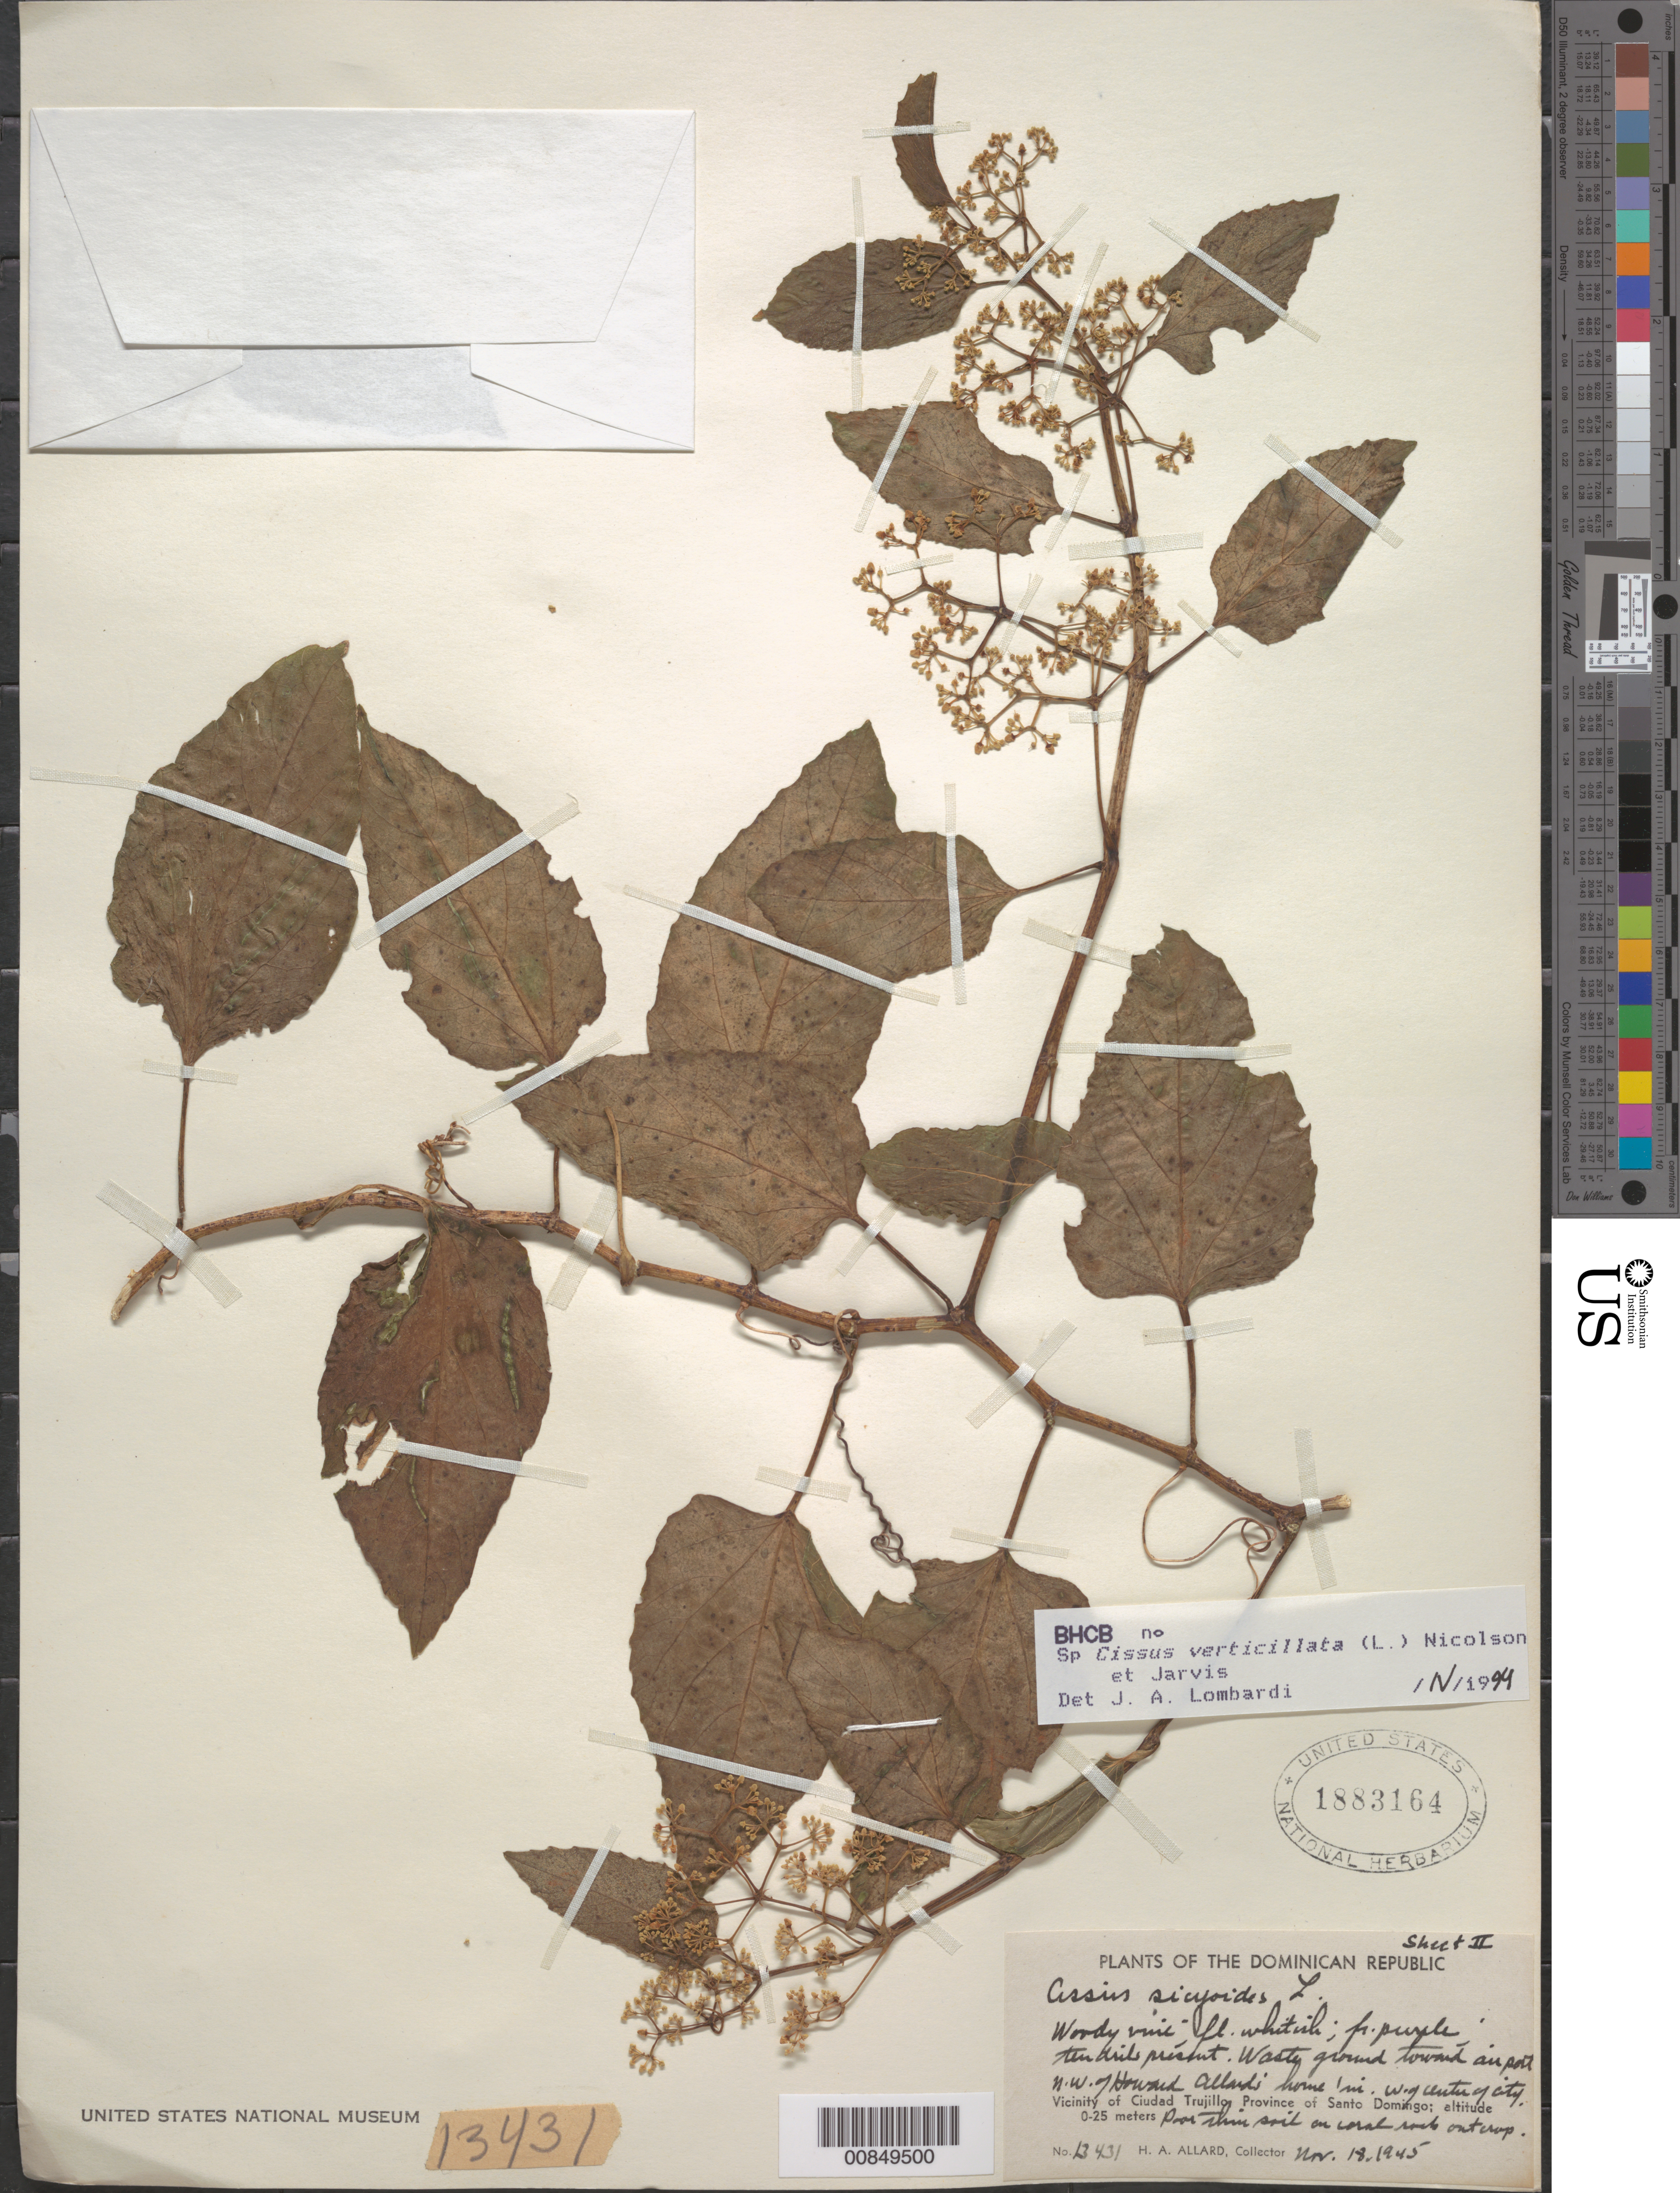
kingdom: Plantae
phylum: Tracheophyta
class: Magnoliopsida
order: Vitales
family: Vitaceae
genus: Cissus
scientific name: Cissus verticillata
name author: (L.) Nicolson & C.E. Jarvis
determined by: Lombardi, Julio A.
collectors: H. A. Allard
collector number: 13431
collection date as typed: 18 Nov 1945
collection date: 1945-11-18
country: Dominican Republic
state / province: Distrito Nacional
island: Hispaniola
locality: Vicinity of Santo Domingo City, waste ground toward airport NW of Howard Allard's home, 1 mile W of center of city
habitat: Poor thin soil on coral rock outcrop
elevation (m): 0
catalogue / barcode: US 1883164